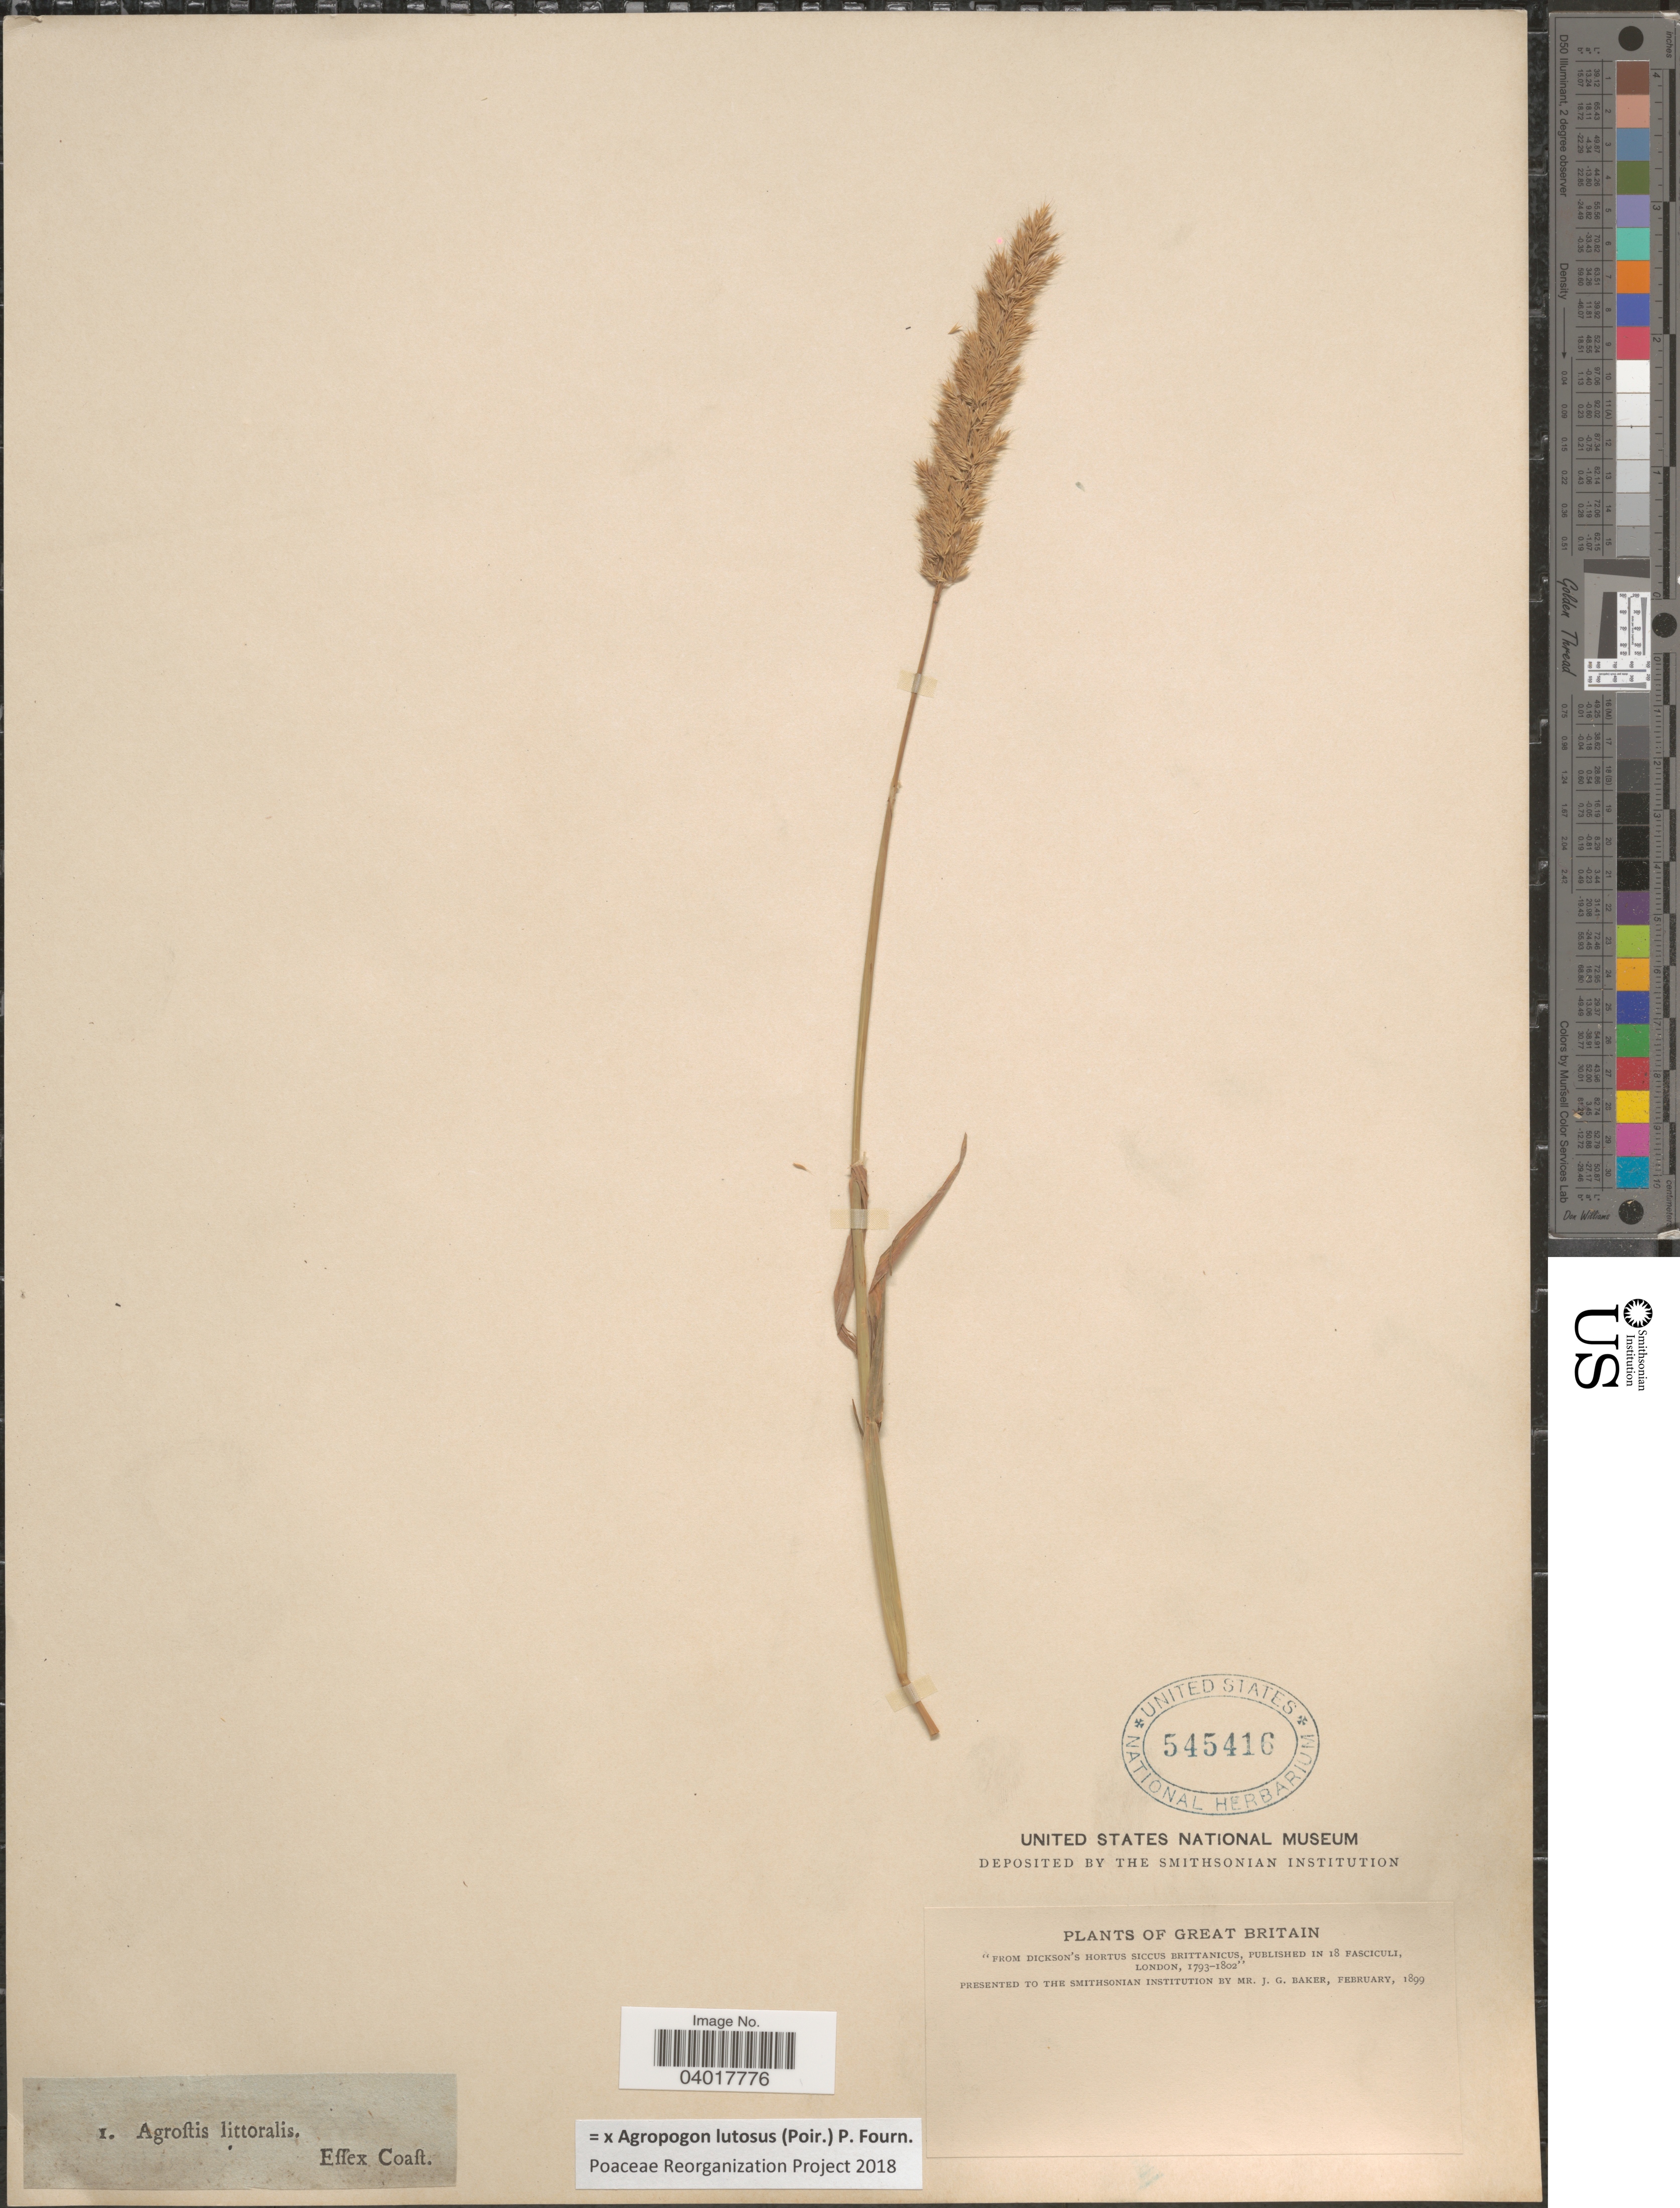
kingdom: Plantae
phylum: Tracheophyta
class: Liliopsida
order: Poales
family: Poaceae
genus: Agropogon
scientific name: x Agropogon lutosus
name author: (Poir.) P. Fourn.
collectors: J. G. Baker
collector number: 1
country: United Kingdom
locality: Great Britain.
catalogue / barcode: US 545416